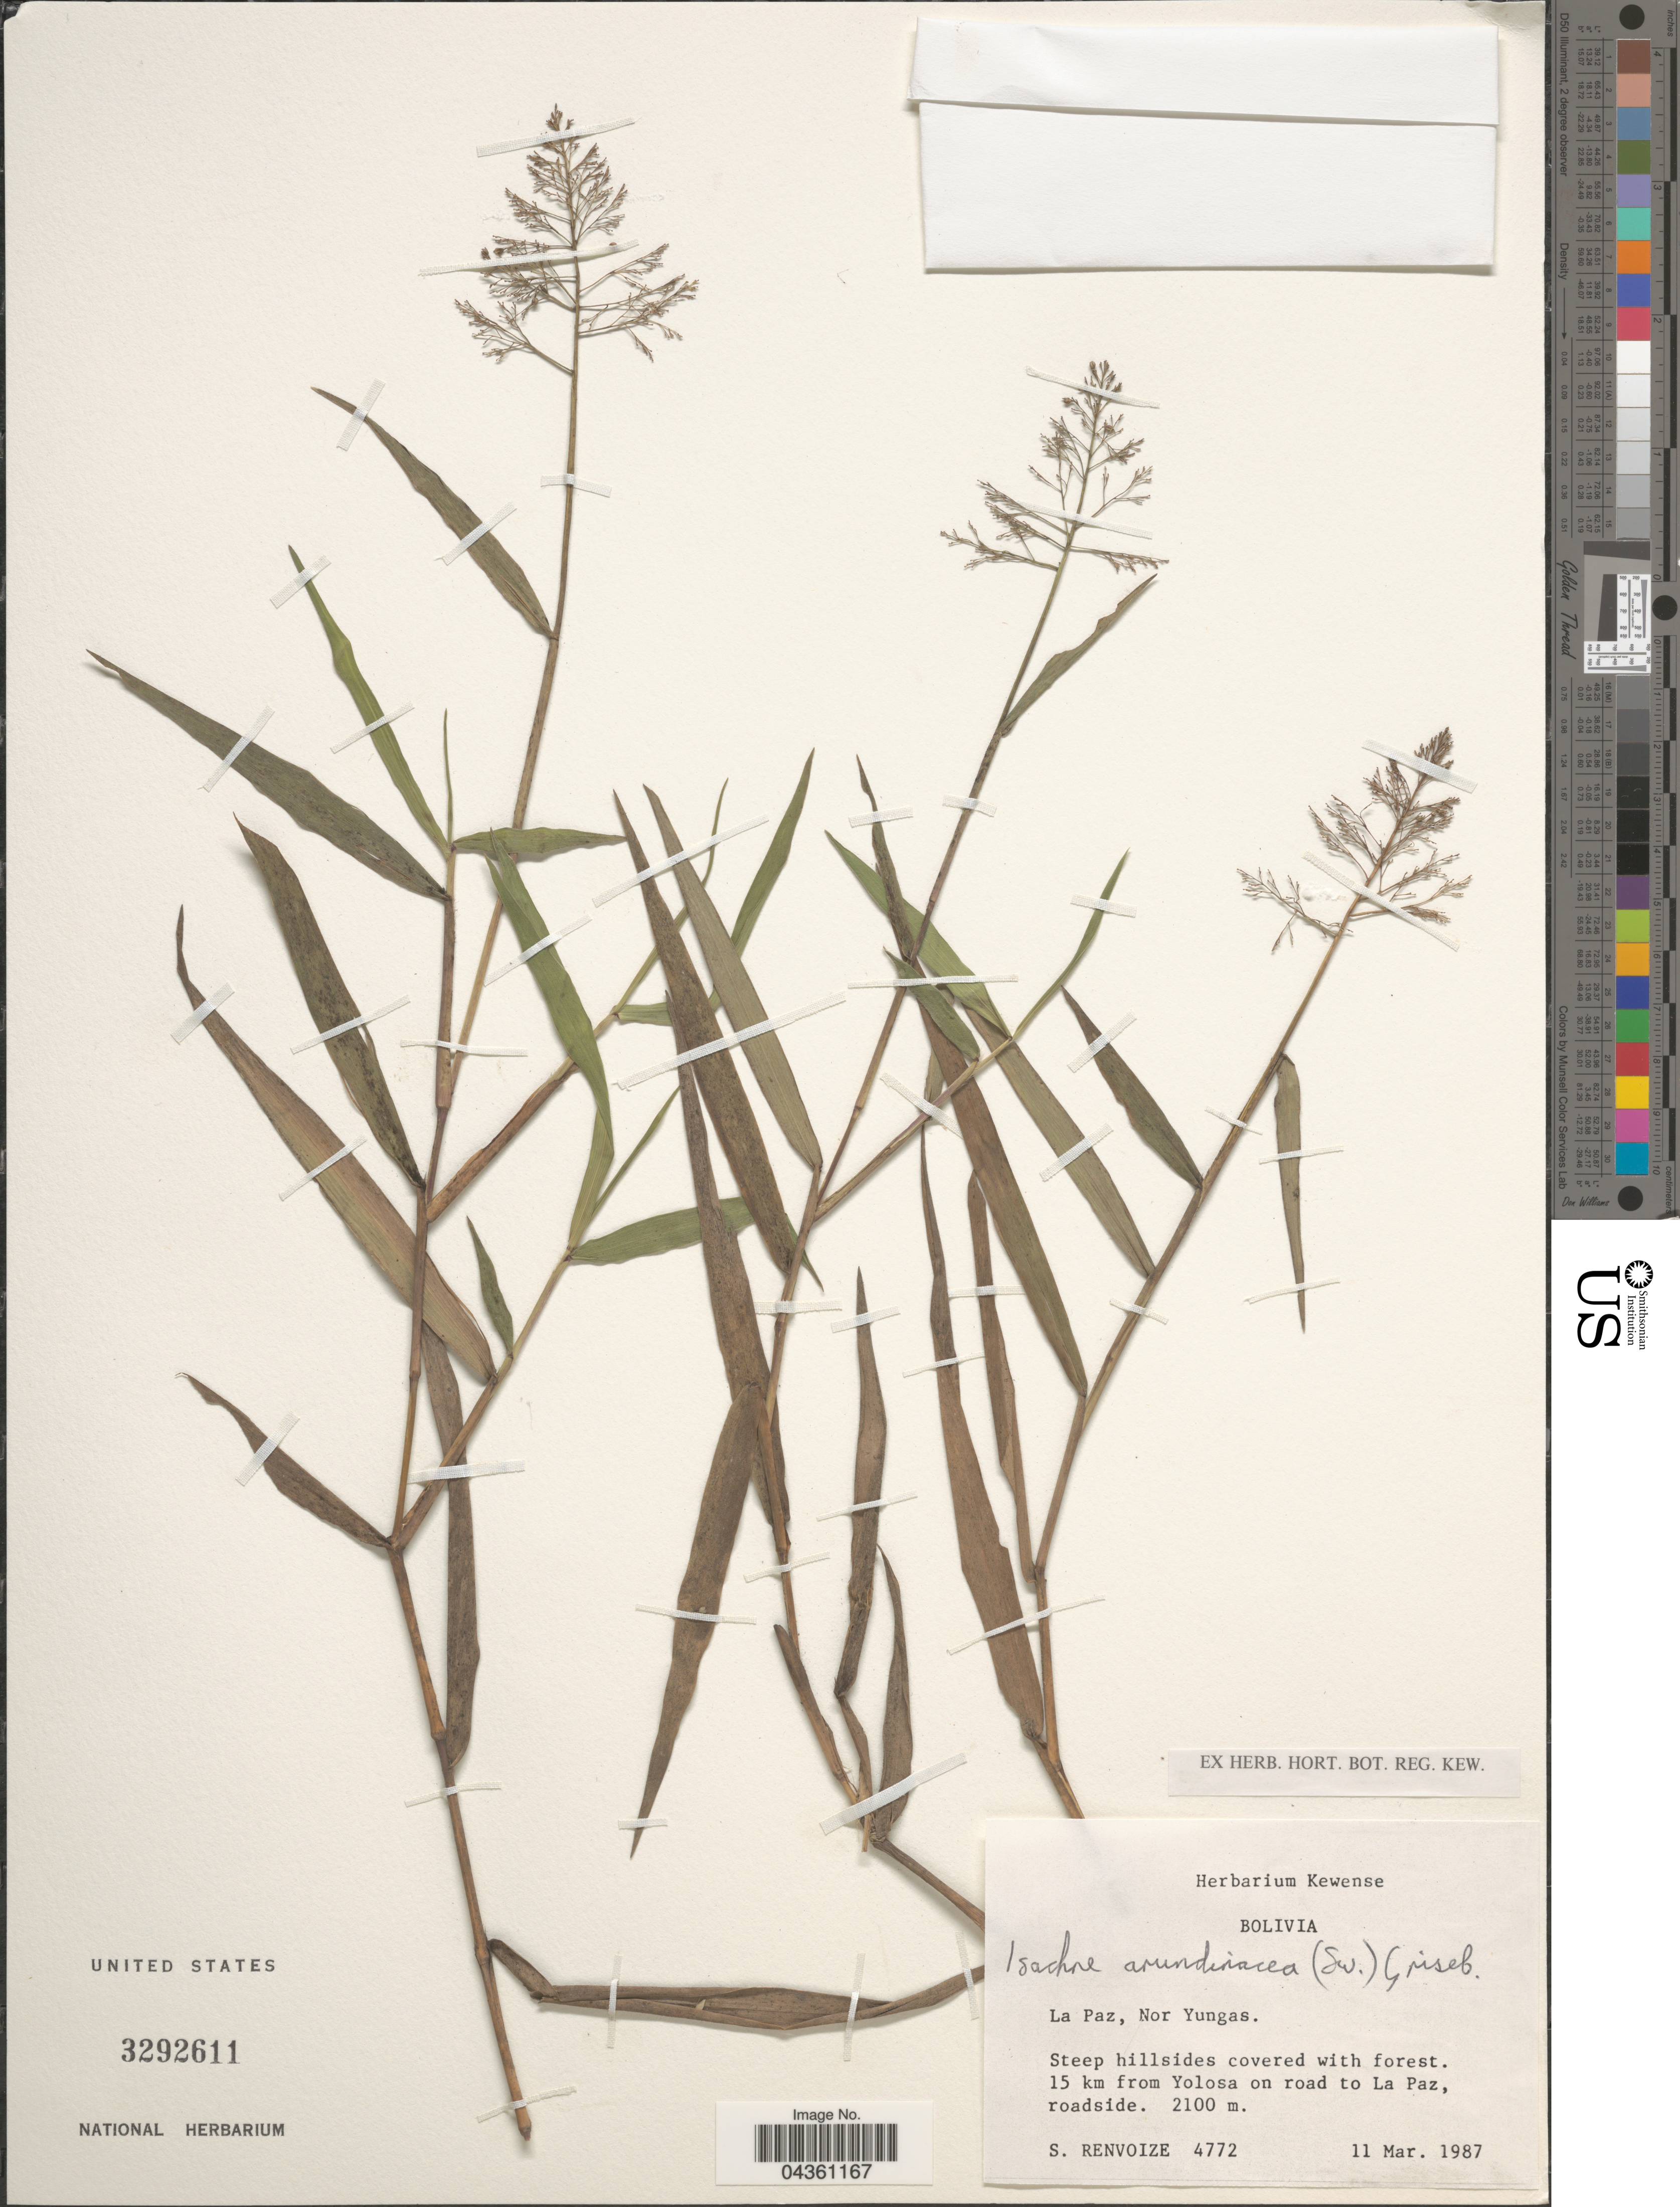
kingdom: Plantae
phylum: Tracheophyta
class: Liliopsida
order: Poales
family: Poaceae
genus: Isachne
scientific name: Isachne arundinacea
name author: (Sw.) Griseb.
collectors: S. A. Renvoize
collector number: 4772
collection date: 1987-03-11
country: Bolivia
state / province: La Paz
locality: Nor Yungas. 15 km from Yolosa on road to La Paz, roadside.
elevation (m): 2100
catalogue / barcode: US 3292611